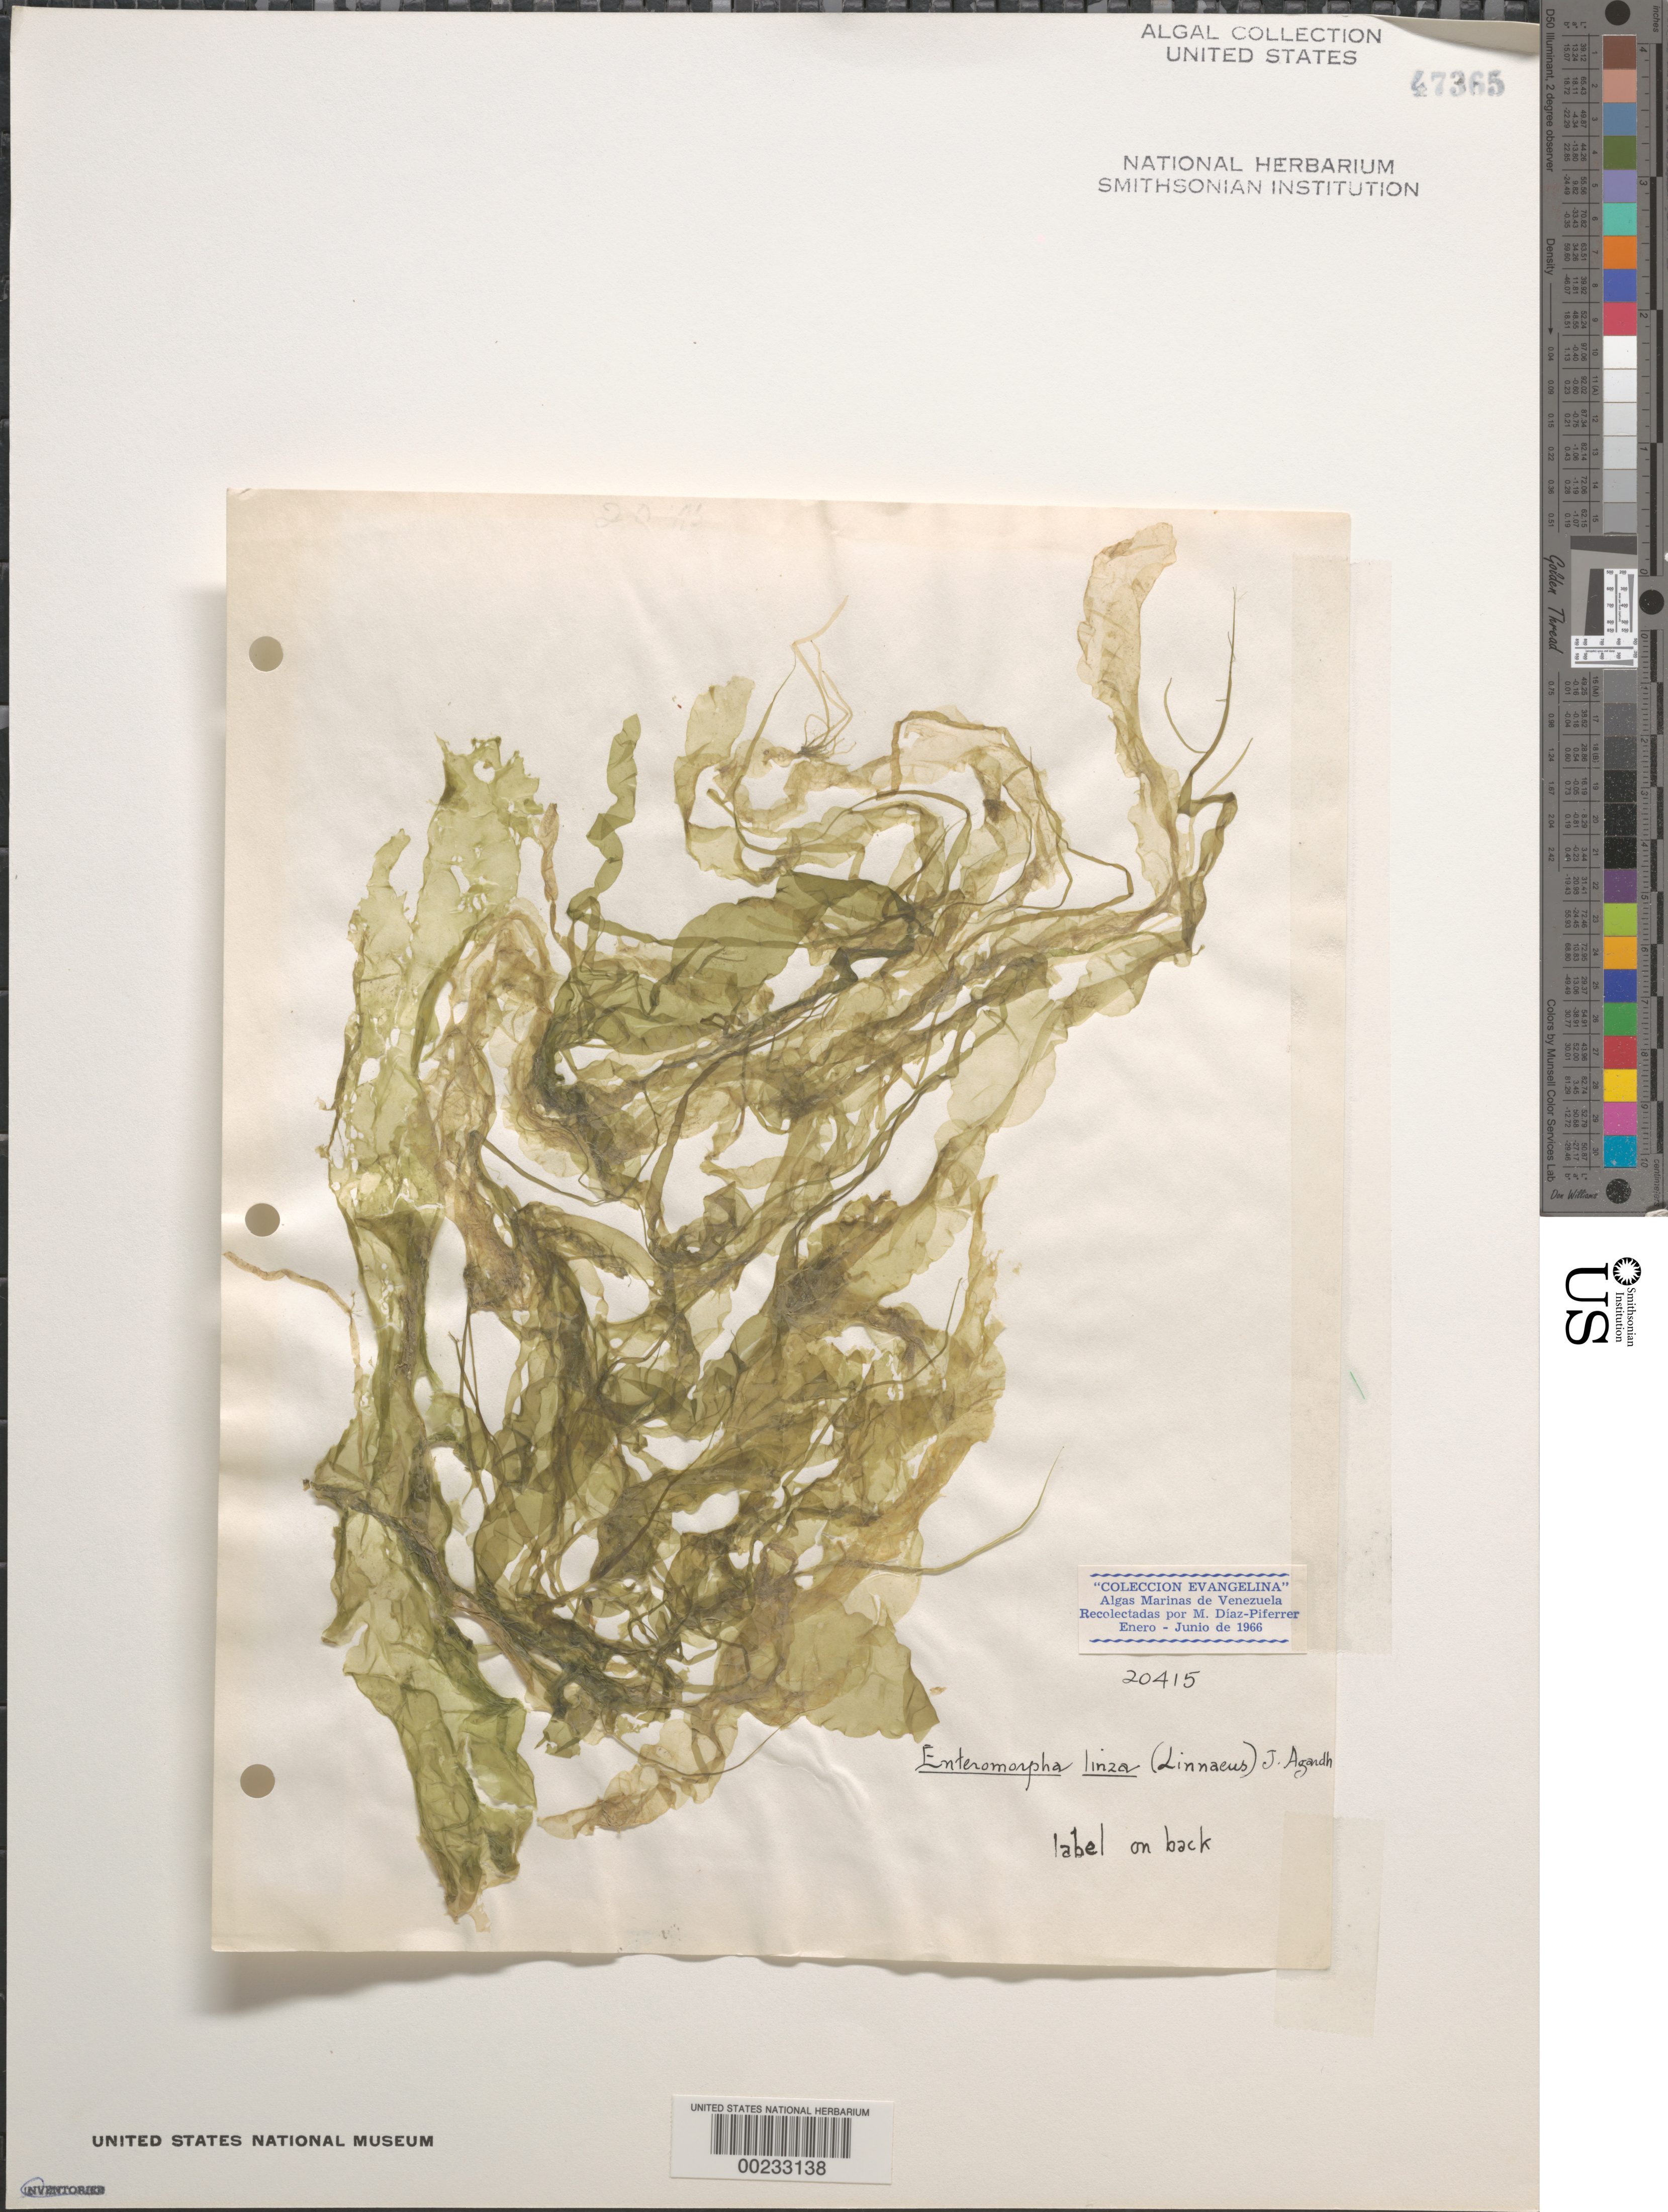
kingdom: Plantae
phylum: Chlorophyta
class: Ulvophyceae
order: Ulvales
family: Ulvaceae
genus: Ulva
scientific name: Ulva clathrata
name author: (Roth) C. Agardh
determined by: Algae name updating Project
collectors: M. Diaz-Piferrer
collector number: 20415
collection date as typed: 15 Feb 1966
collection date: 1966-02-15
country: Venezuela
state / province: Sucre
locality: Playa Caiguire, Golfo de Cariaco, Cumana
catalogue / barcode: US 47365